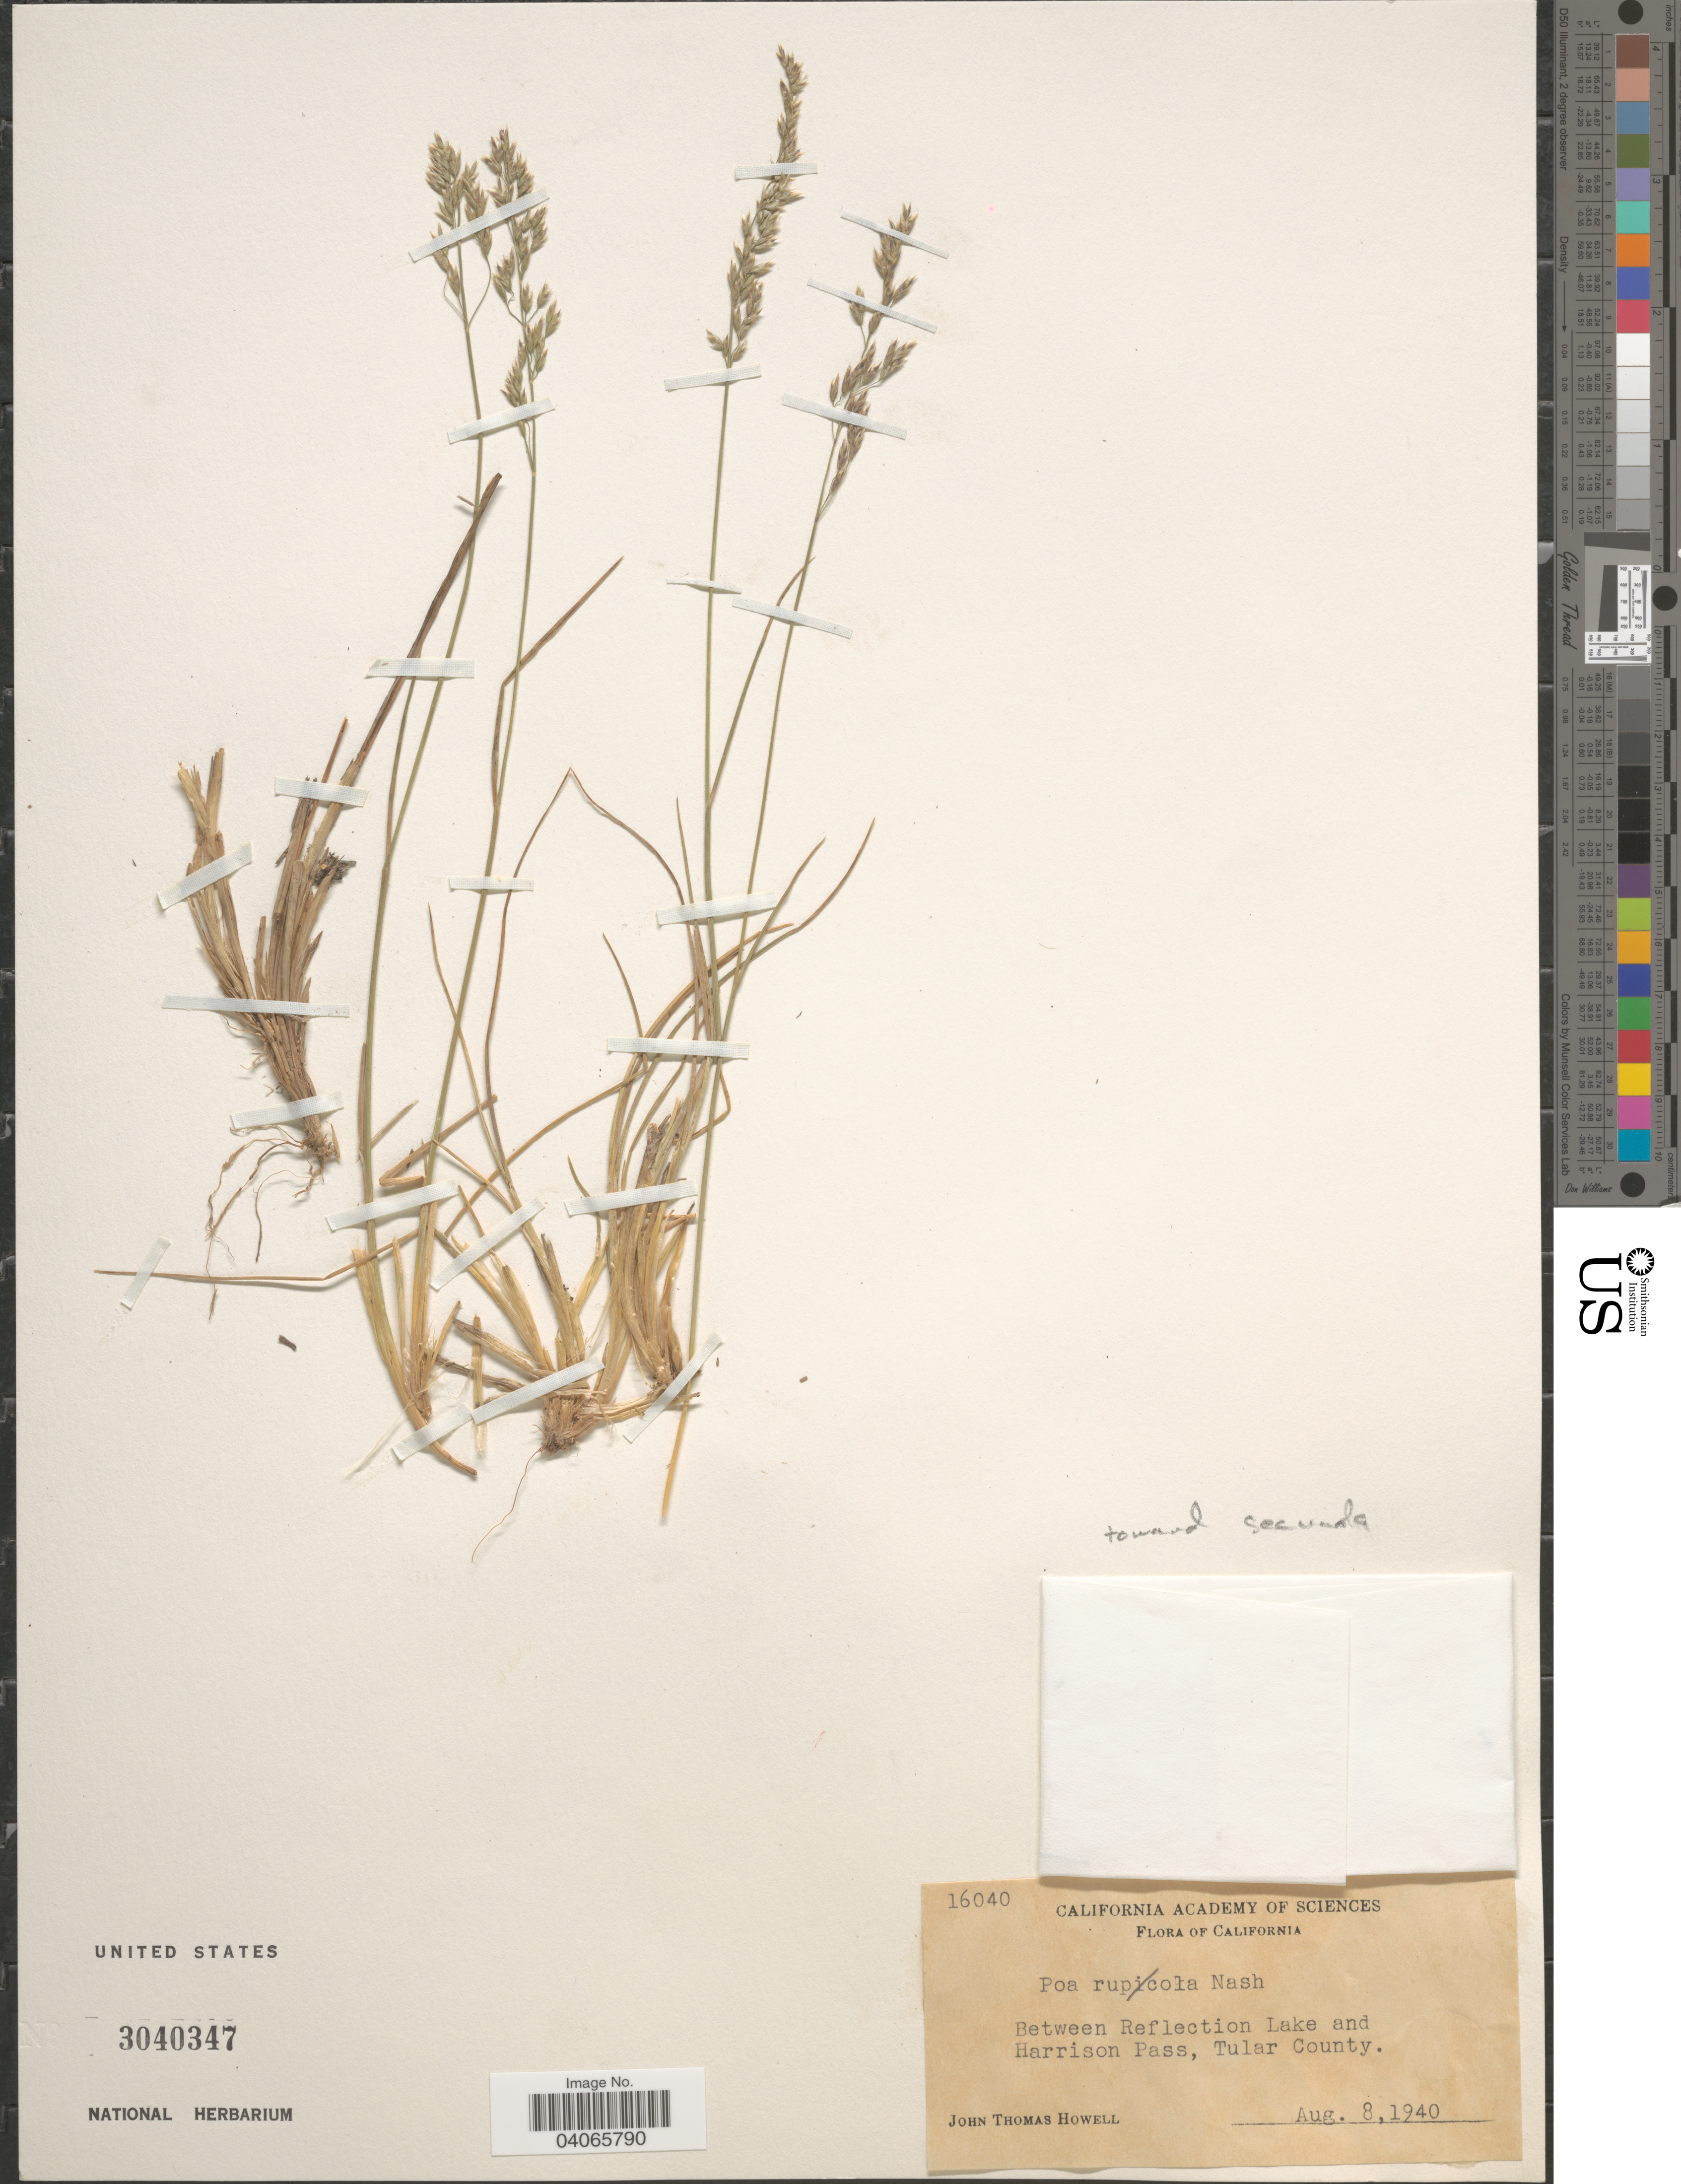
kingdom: Plantae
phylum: Tracheophyta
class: Liliopsida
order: Poales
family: Poaceae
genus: Poa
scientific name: Poa secunda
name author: J. Presl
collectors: J. T. Howell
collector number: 16040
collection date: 1940-08-08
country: United States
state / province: California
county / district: Tulare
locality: Between Reflection Lake and Harrison Pass, Tular County.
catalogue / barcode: US 3040347